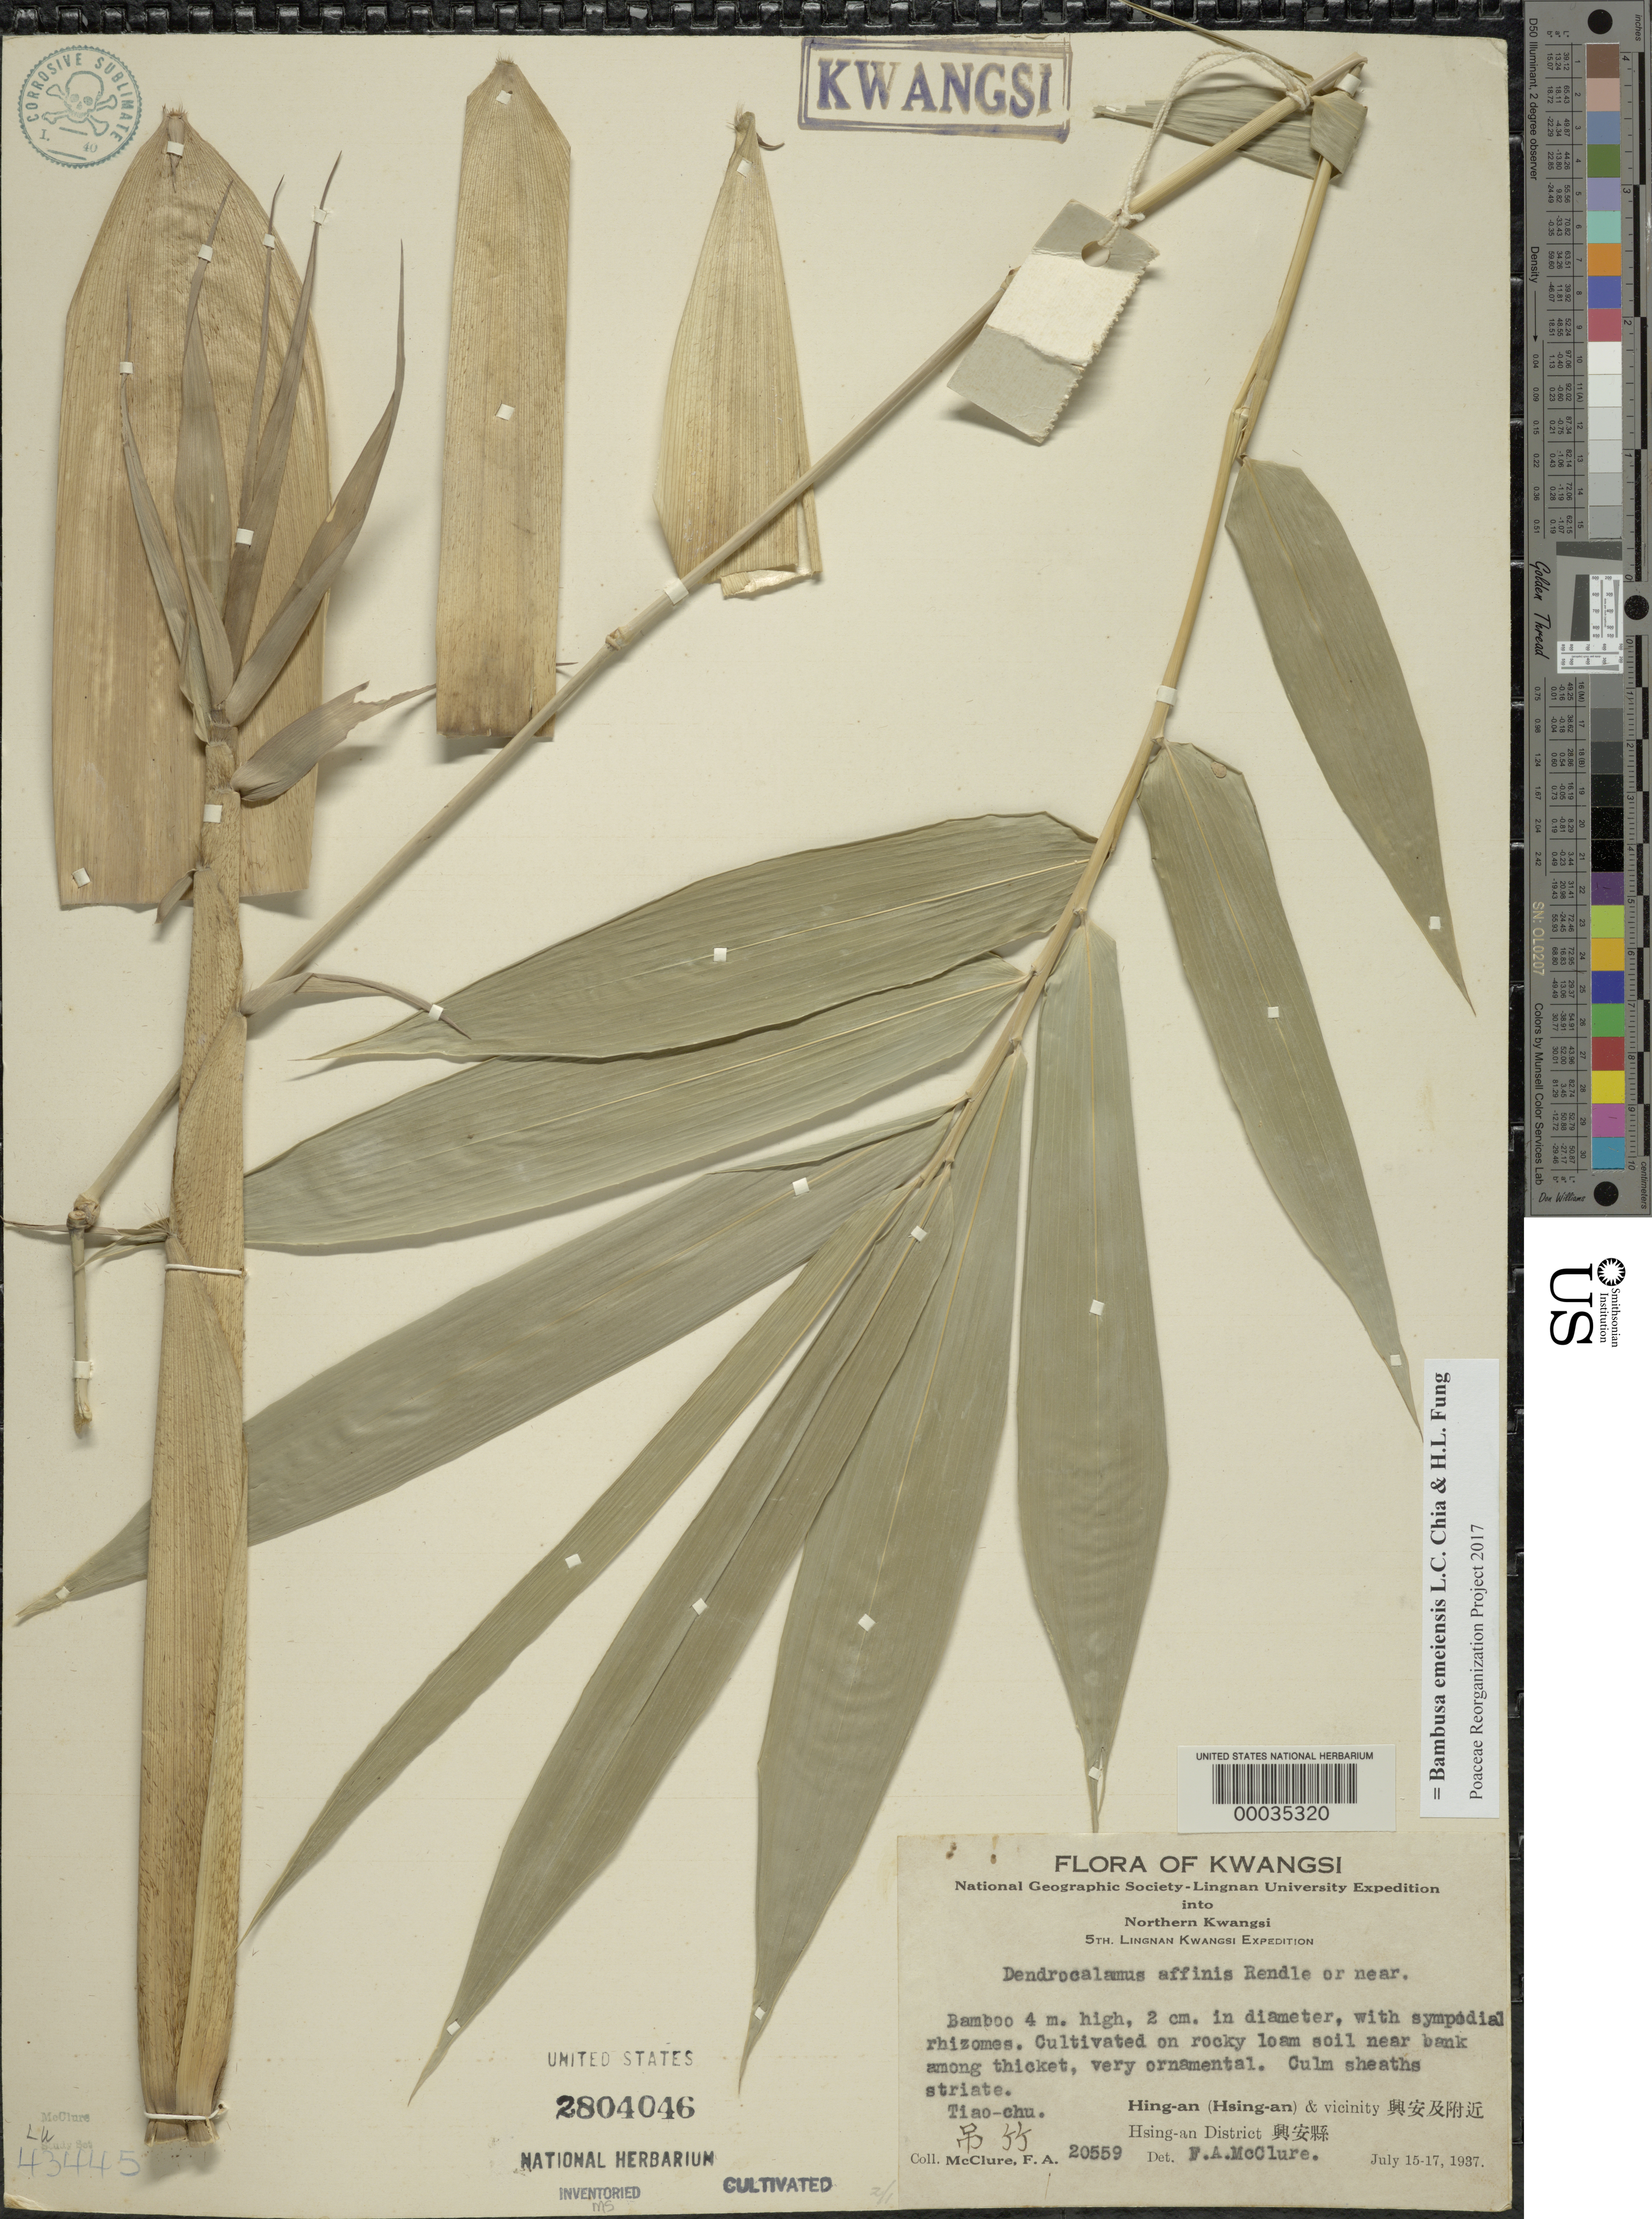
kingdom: Plantae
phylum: Tracheophyta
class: Liliopsida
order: Poales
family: Poaceae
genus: Bambusa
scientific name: Bambusa emeiensis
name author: Chia & H.L. Fung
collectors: F. A. McClure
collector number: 20559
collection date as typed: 15 Jul 1937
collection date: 1937-07-15/1937-07-17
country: China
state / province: Jiangxi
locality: Hing-an, tiao-chu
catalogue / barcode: US 2804046